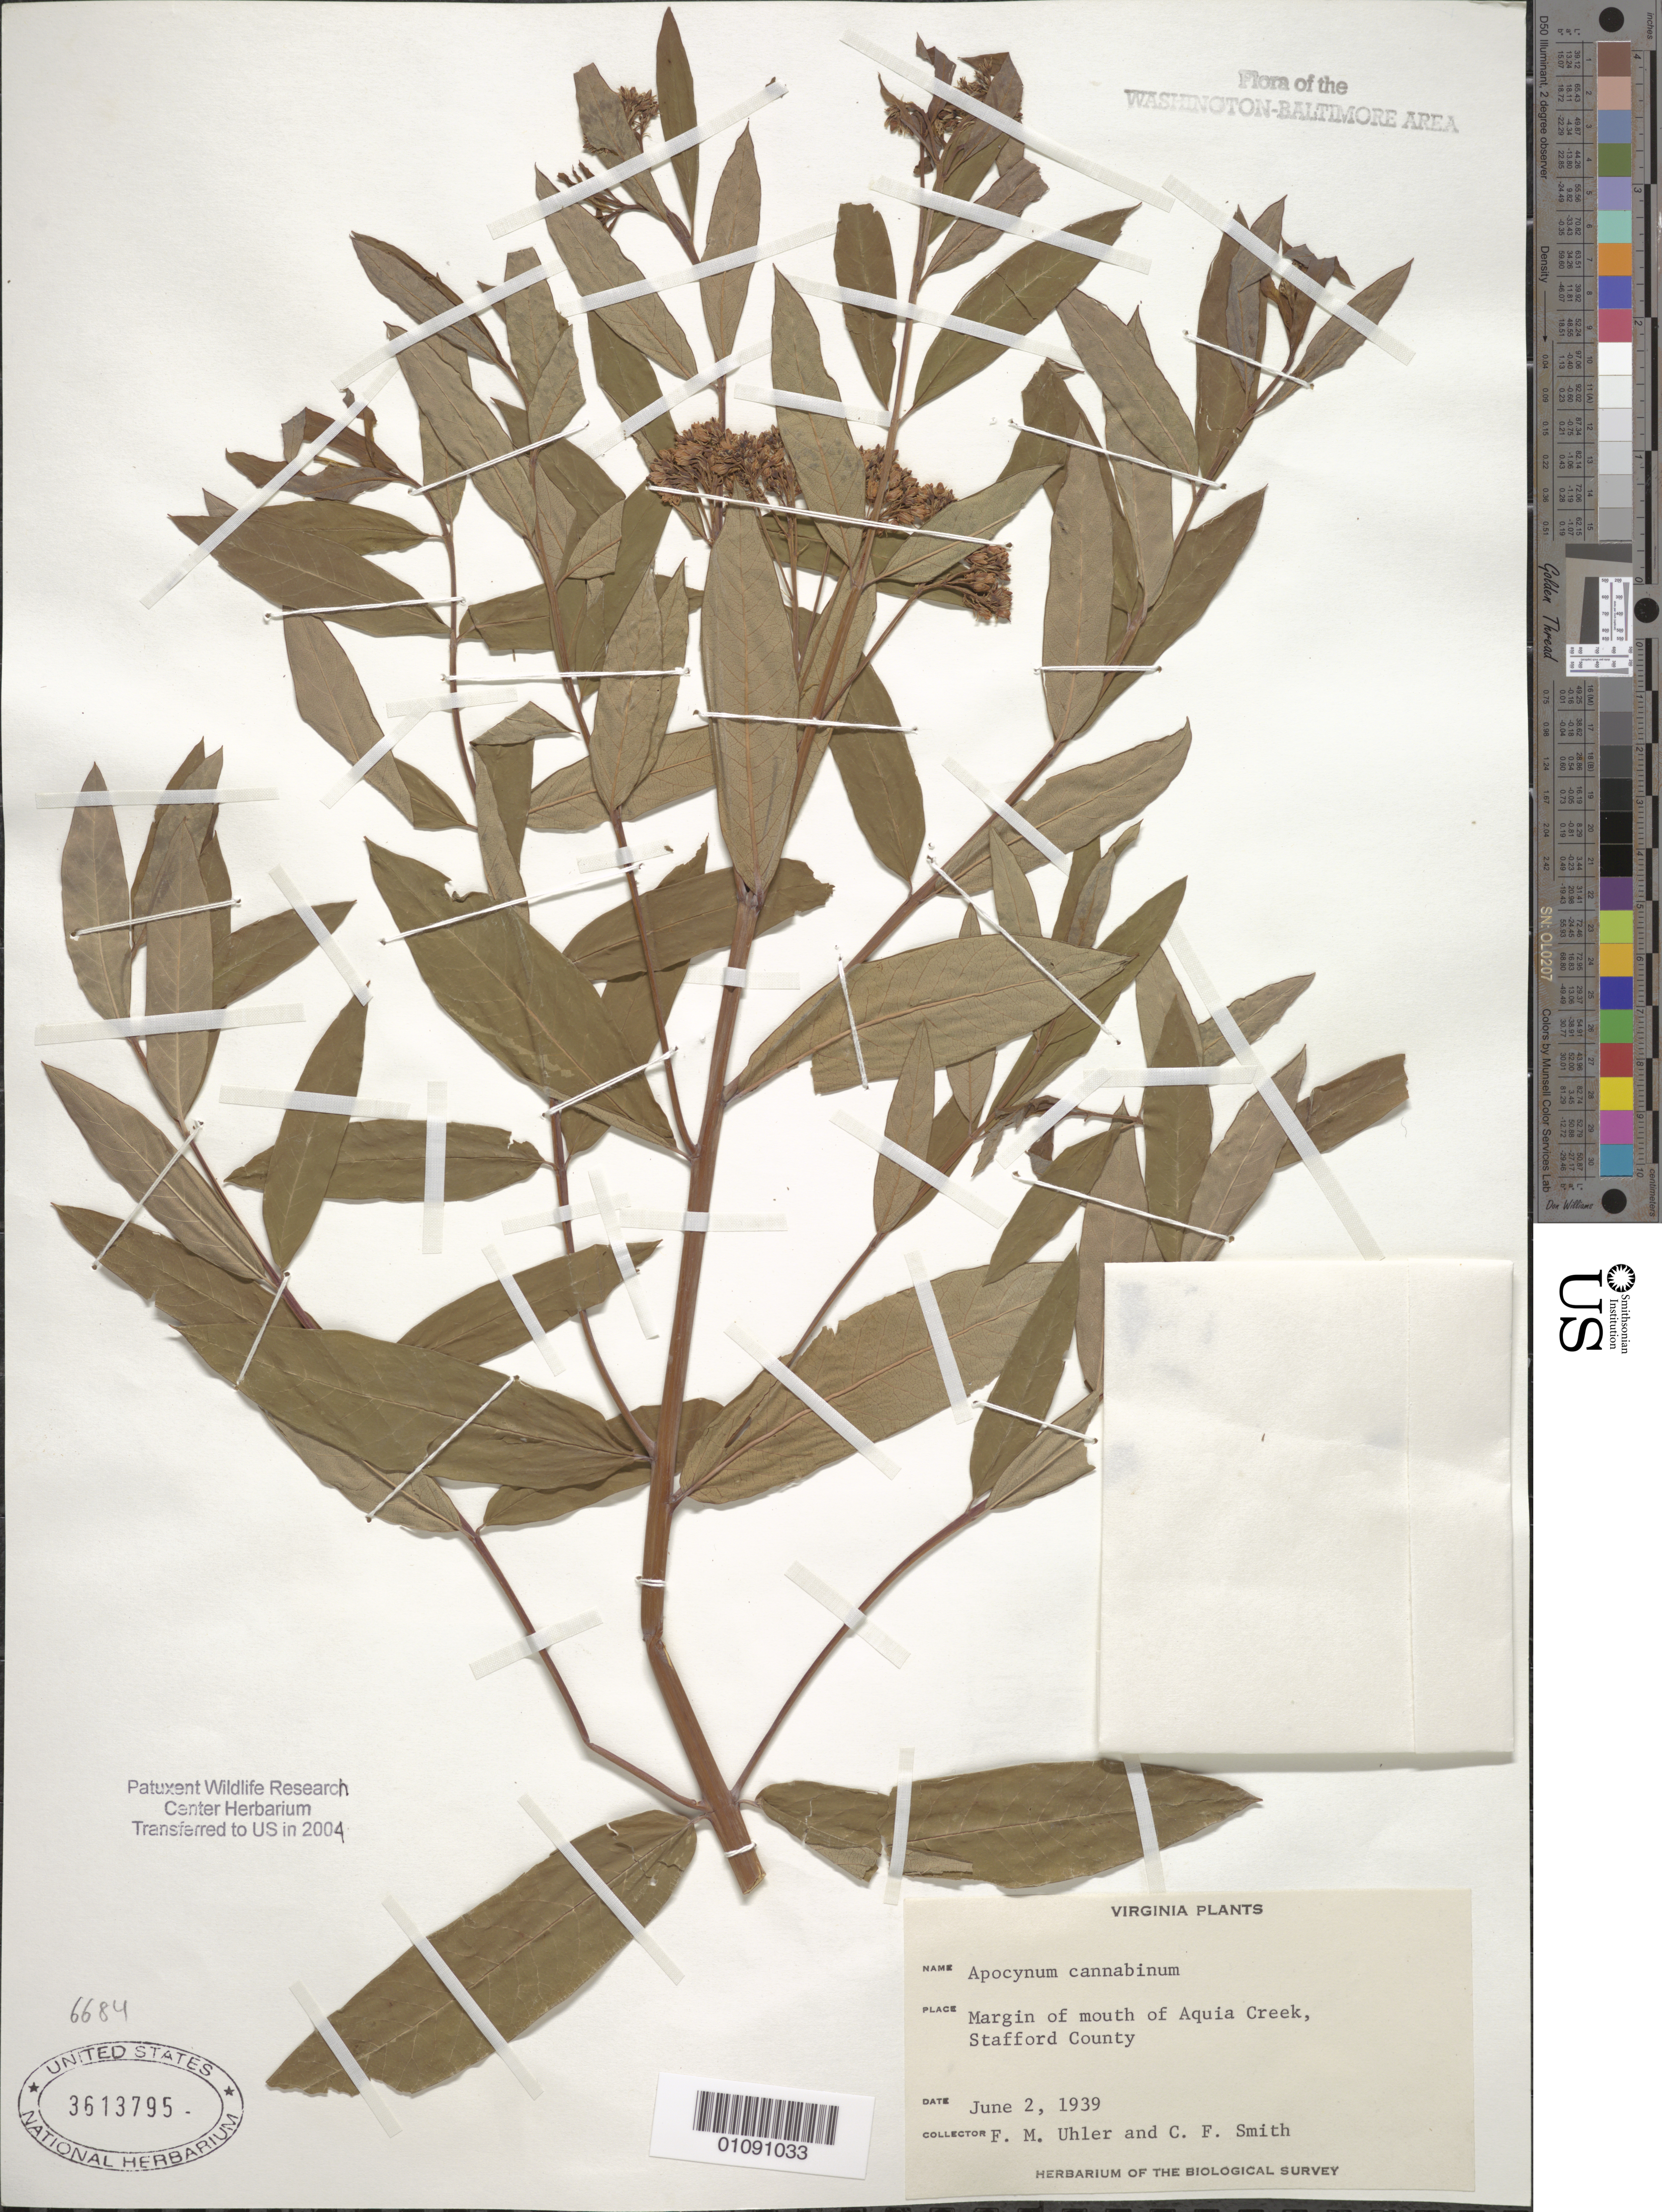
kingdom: Plantae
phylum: Tracheophyta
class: Magnoliopsida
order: Gentianales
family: Apocynaceae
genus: Apocynum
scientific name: Apocynum cannabinum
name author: L.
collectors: F. M. Uhler & C. F. Smith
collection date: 1939-06-02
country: United States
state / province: Virginia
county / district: Stafford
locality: Margin of mouth of Aquia Creek.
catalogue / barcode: US 3613795